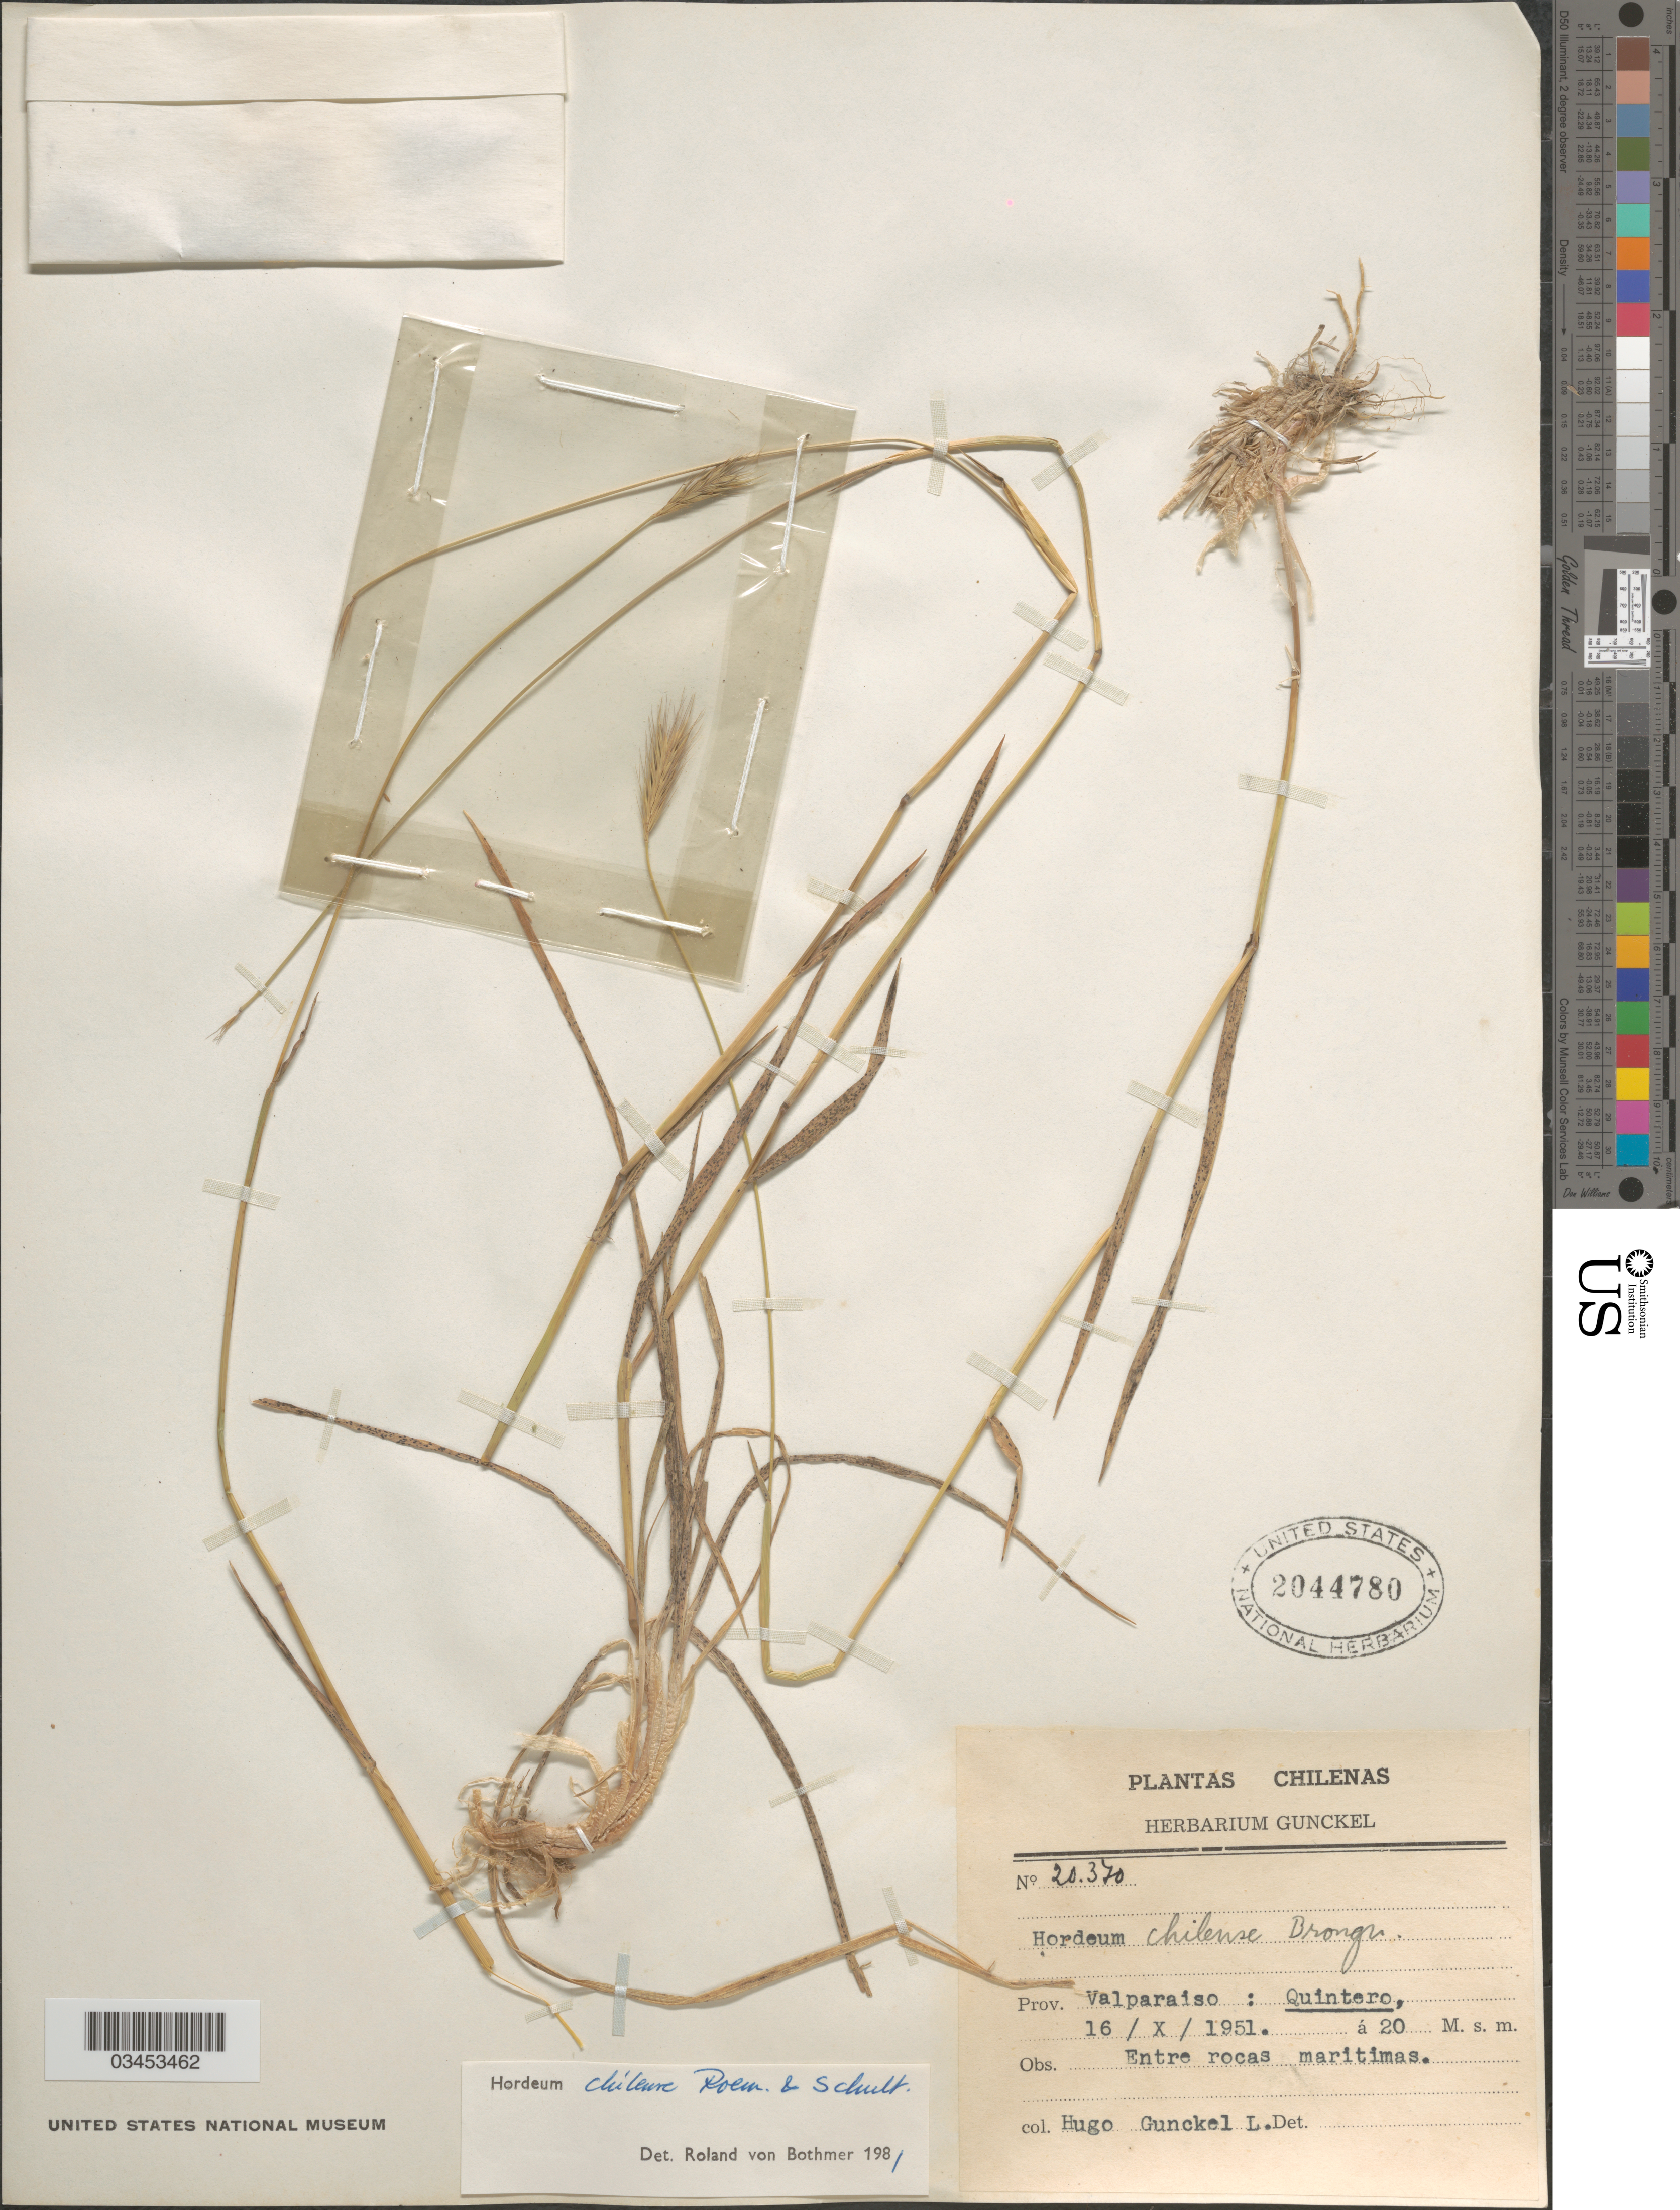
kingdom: Plantae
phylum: Tracheophyta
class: Liliopsida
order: Poales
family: Poaceae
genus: Hordeum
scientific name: Hordeum chilense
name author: Roem. & Schult.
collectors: H. Gunckel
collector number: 20370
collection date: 1951-10-16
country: Chile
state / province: Valparaíso (V)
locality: Prov. Valparaiso: Quintero.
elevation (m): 20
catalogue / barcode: US 2044780